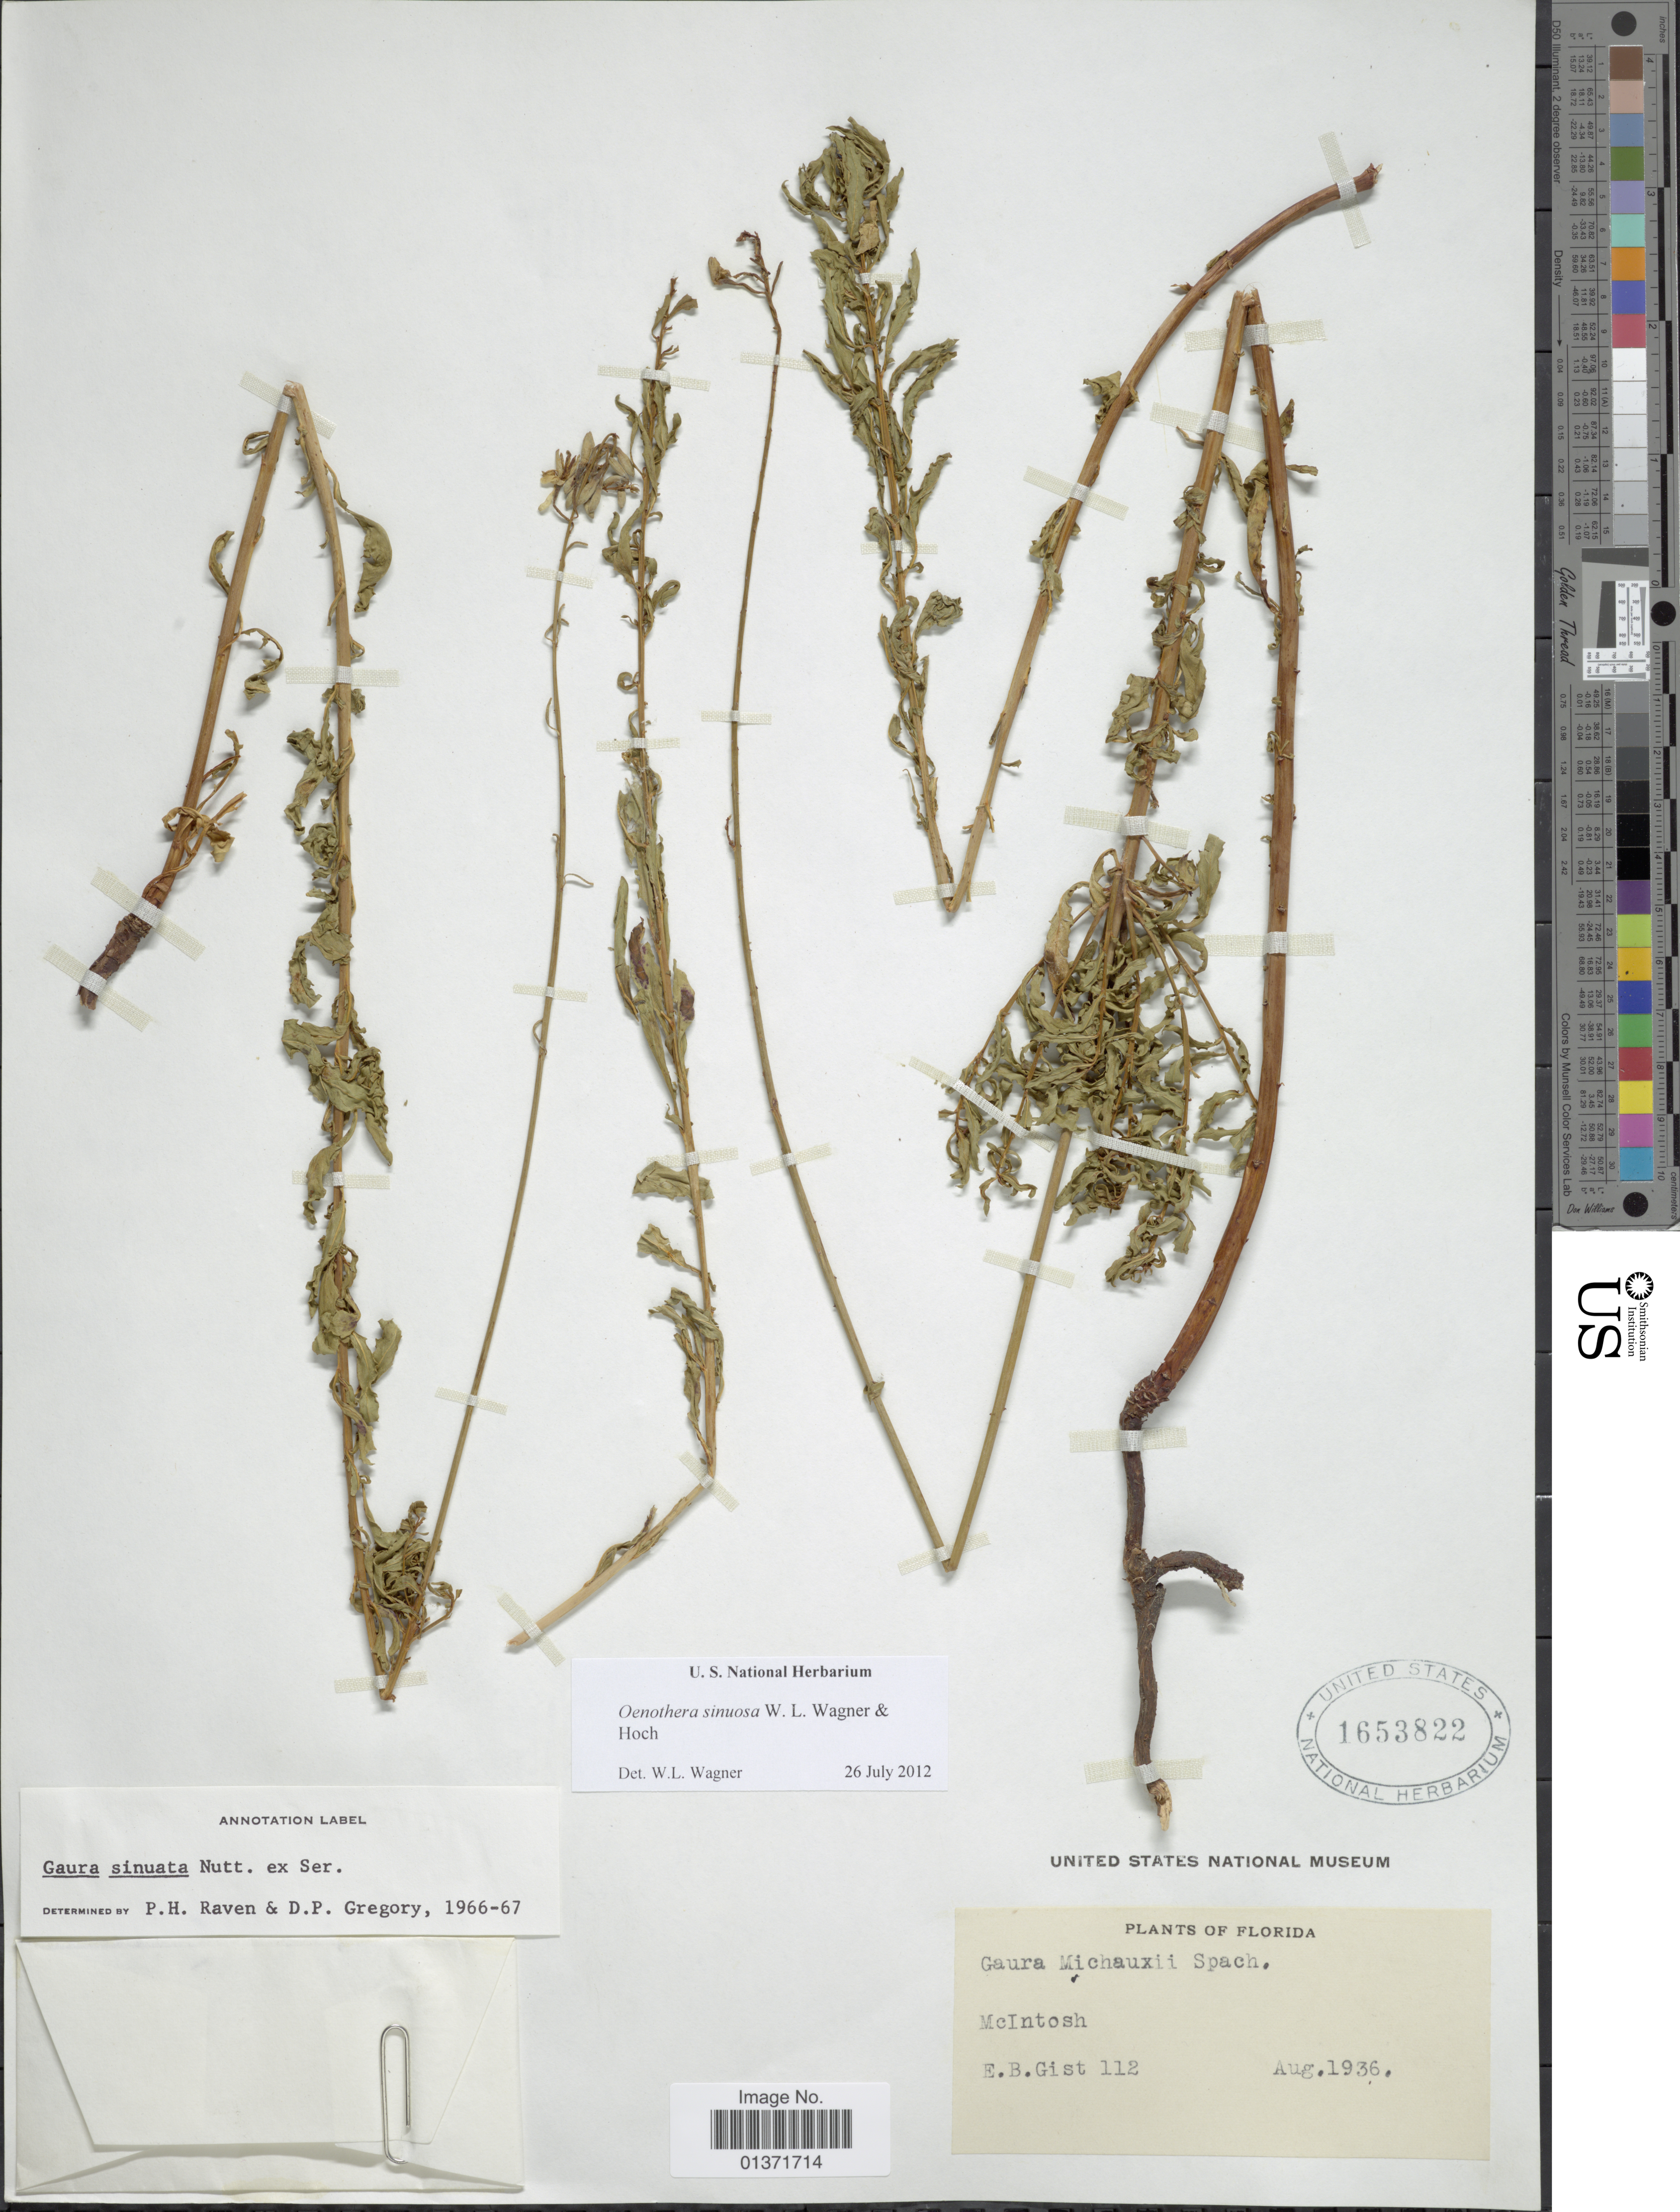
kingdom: Plantae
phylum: Tracheophyta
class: Magnoliopsida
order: Myrtales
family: Onagraceae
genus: Oenothera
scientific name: Oenothera sinuosa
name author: Nutt. ex Ser.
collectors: E. Gist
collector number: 112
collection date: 1936-08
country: United States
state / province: Florida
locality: Florida, McIntosh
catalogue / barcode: US 1653822